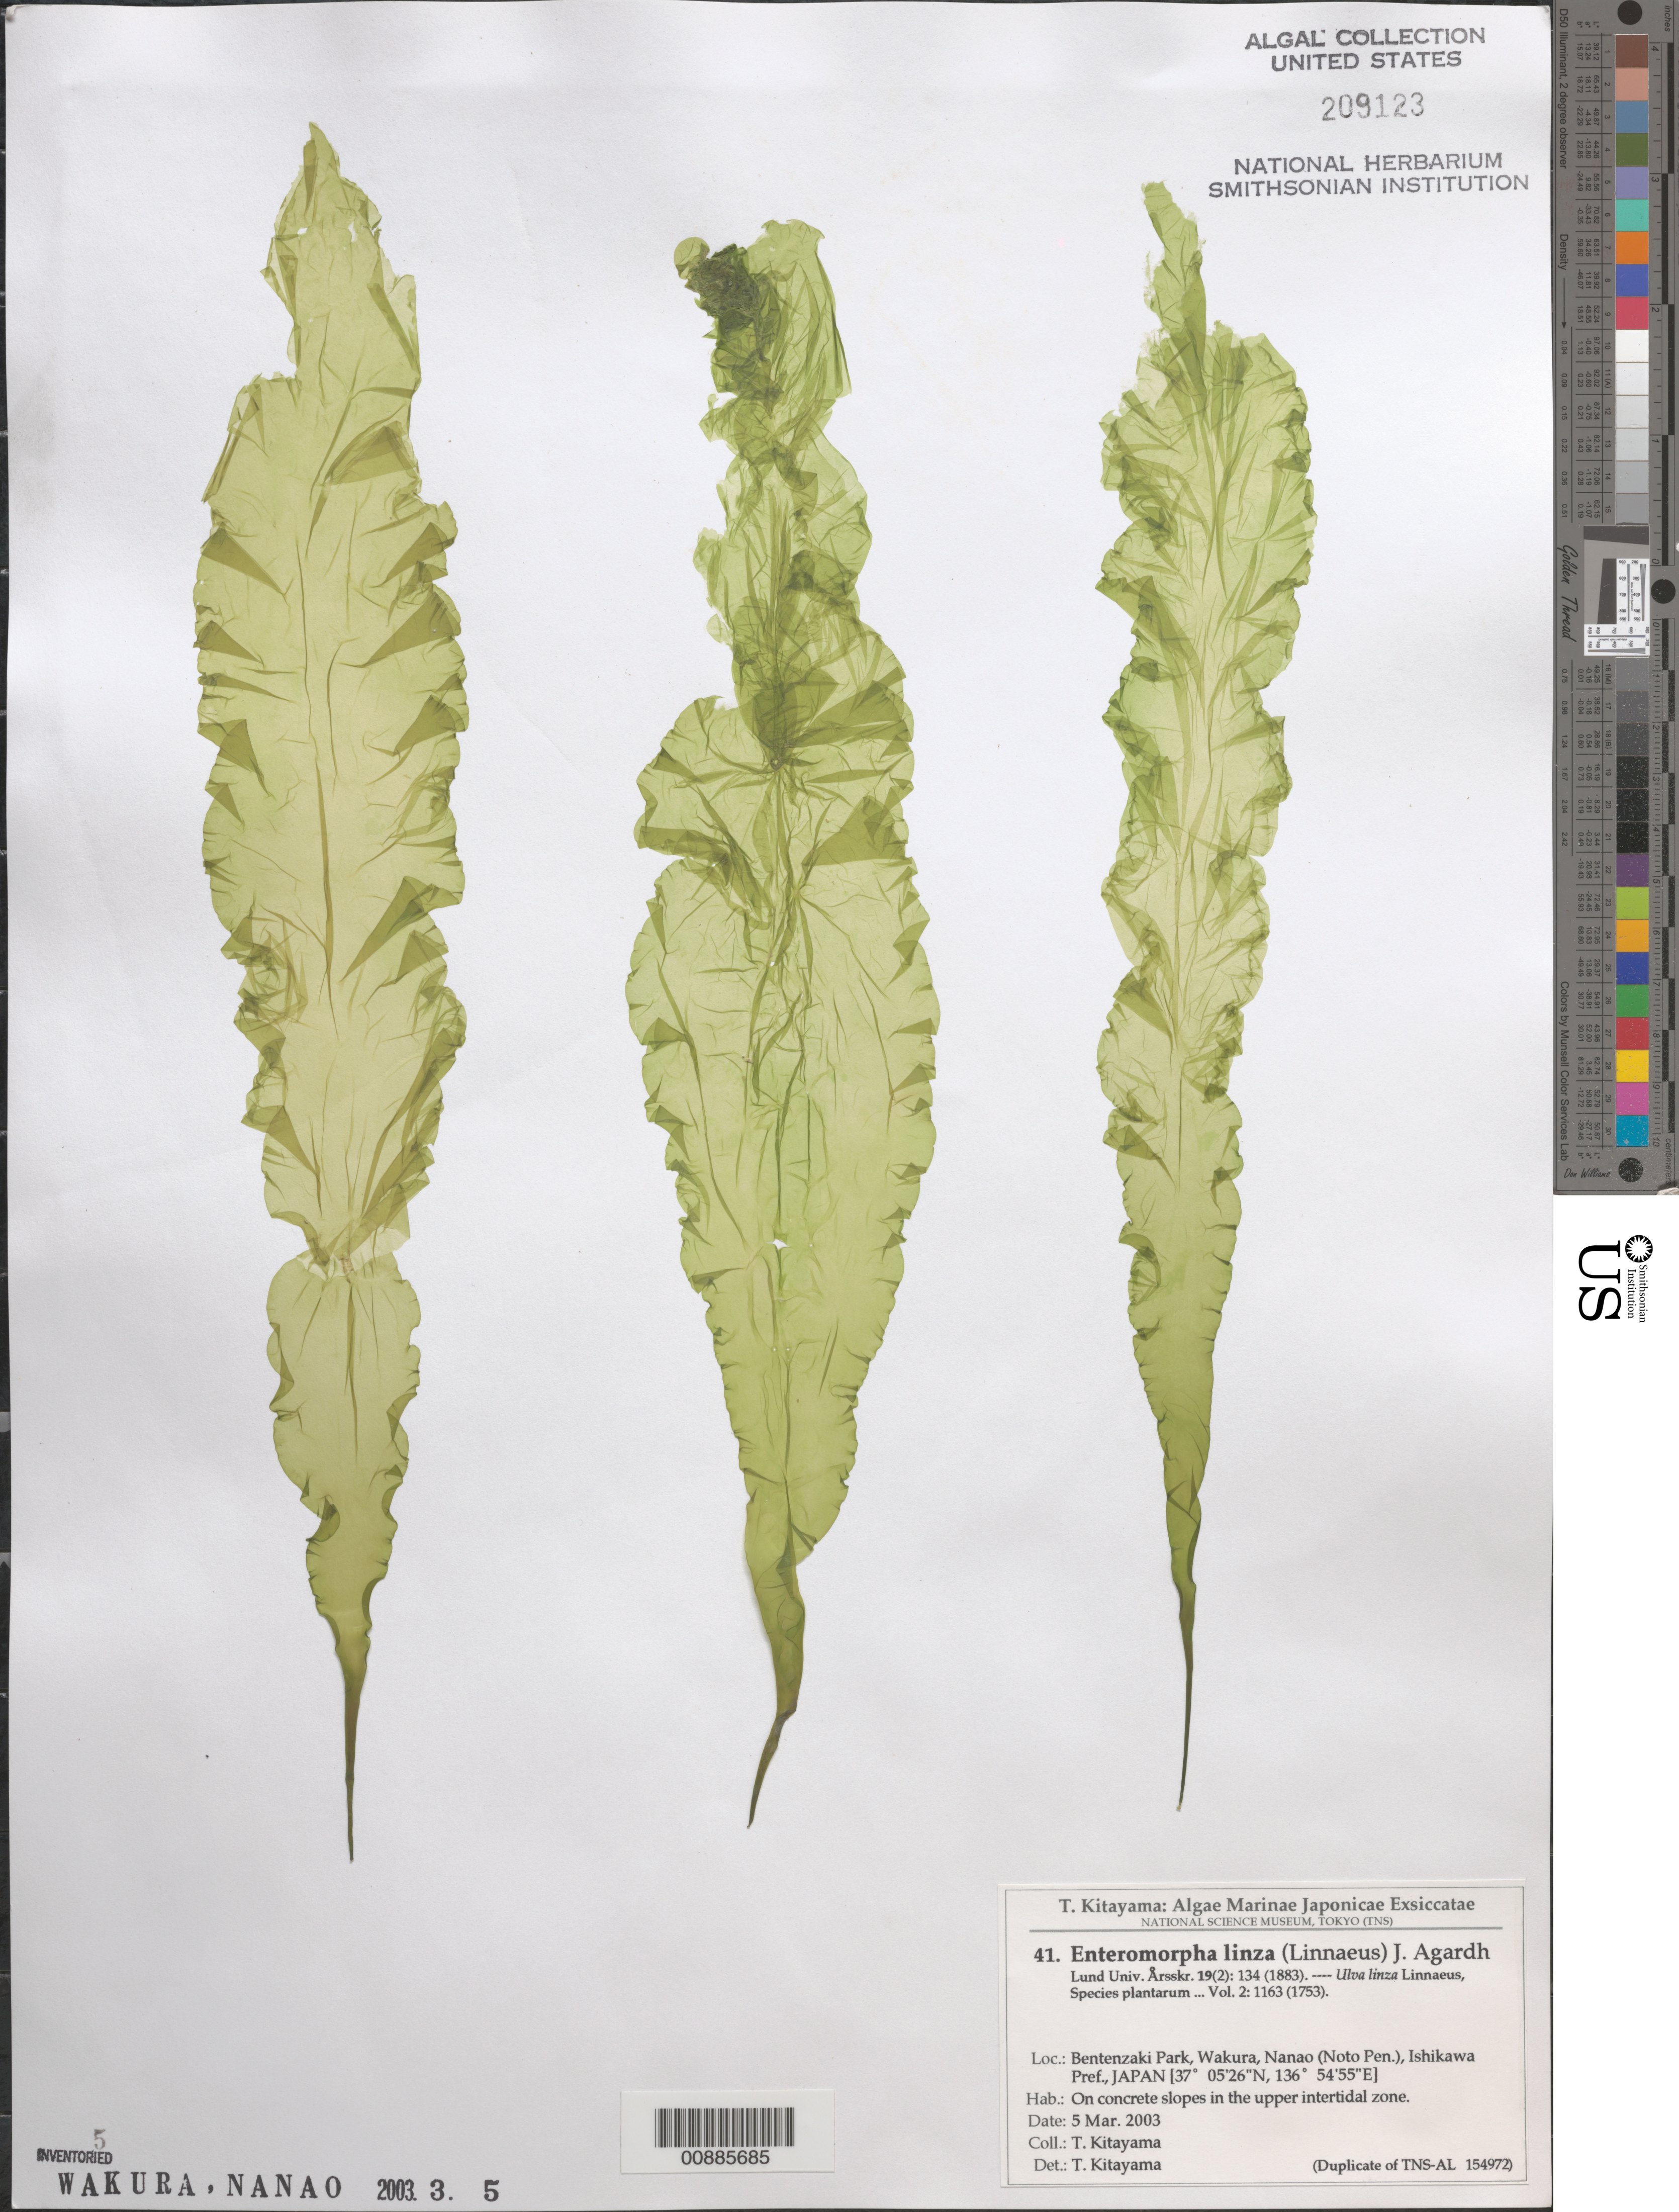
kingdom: Plantae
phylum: Chlorophyta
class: Ulvophyceae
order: Ulvales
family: Ulvaceae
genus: Ulva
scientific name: Ulva linza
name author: L.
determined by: Algae name updating Project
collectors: T. Kitayama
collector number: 41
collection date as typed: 05 Mar 2003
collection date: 2003-03-05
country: Japan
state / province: Isikawa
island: Honshu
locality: Bentenzaki Park, Wakura, Nanao, Noto Peninsula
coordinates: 37 05' 26" N, 136 54' 55" E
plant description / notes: Kitayama, T., Algae Marinae Japonicae Exsiccatae, Fasc. II (Nos. 26-50)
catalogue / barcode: US 209123